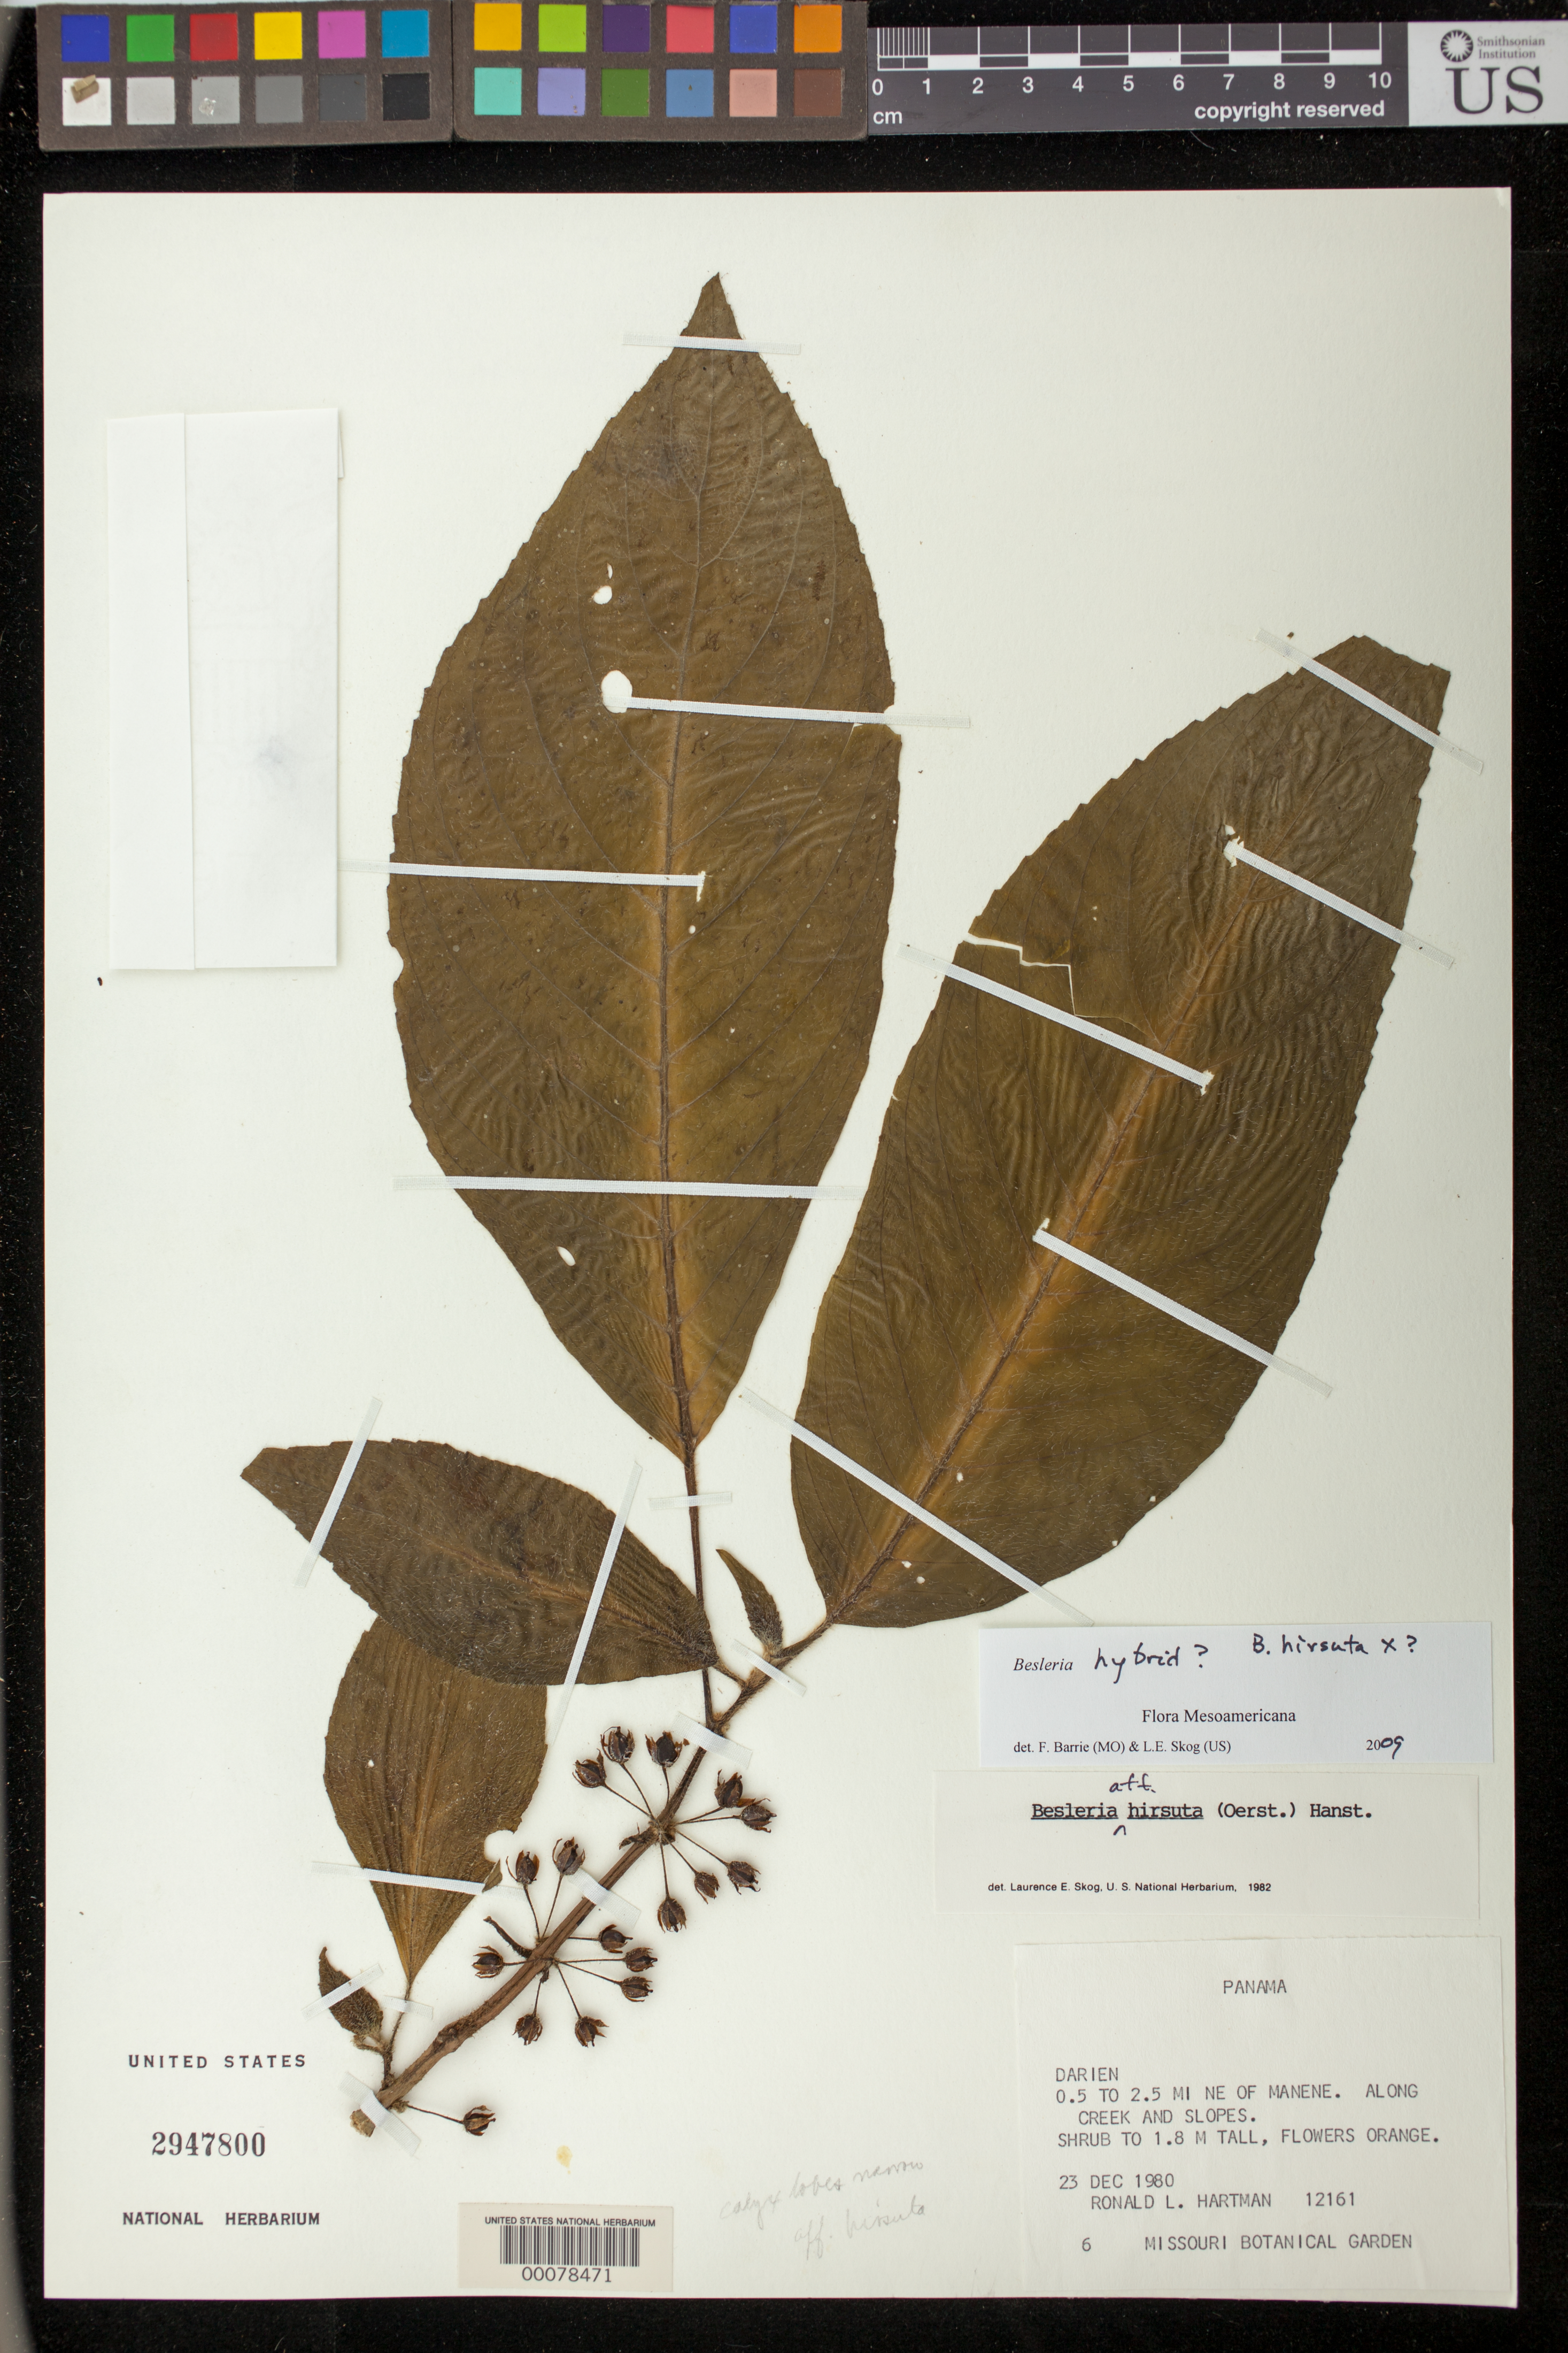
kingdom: Plantae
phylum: Tracheophyta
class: Magnoliopsida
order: Lamiales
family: Gesneriaceae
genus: Besleria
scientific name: Besleria hirsuta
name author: (Oerst.) Hanst.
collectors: R. L. Hartman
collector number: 12161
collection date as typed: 23 Dec 1980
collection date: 1980-12-23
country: Panama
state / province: Darién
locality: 0.5 to 2.5 mi NE of Manene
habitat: Along creek and slopes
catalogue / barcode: US 2947800